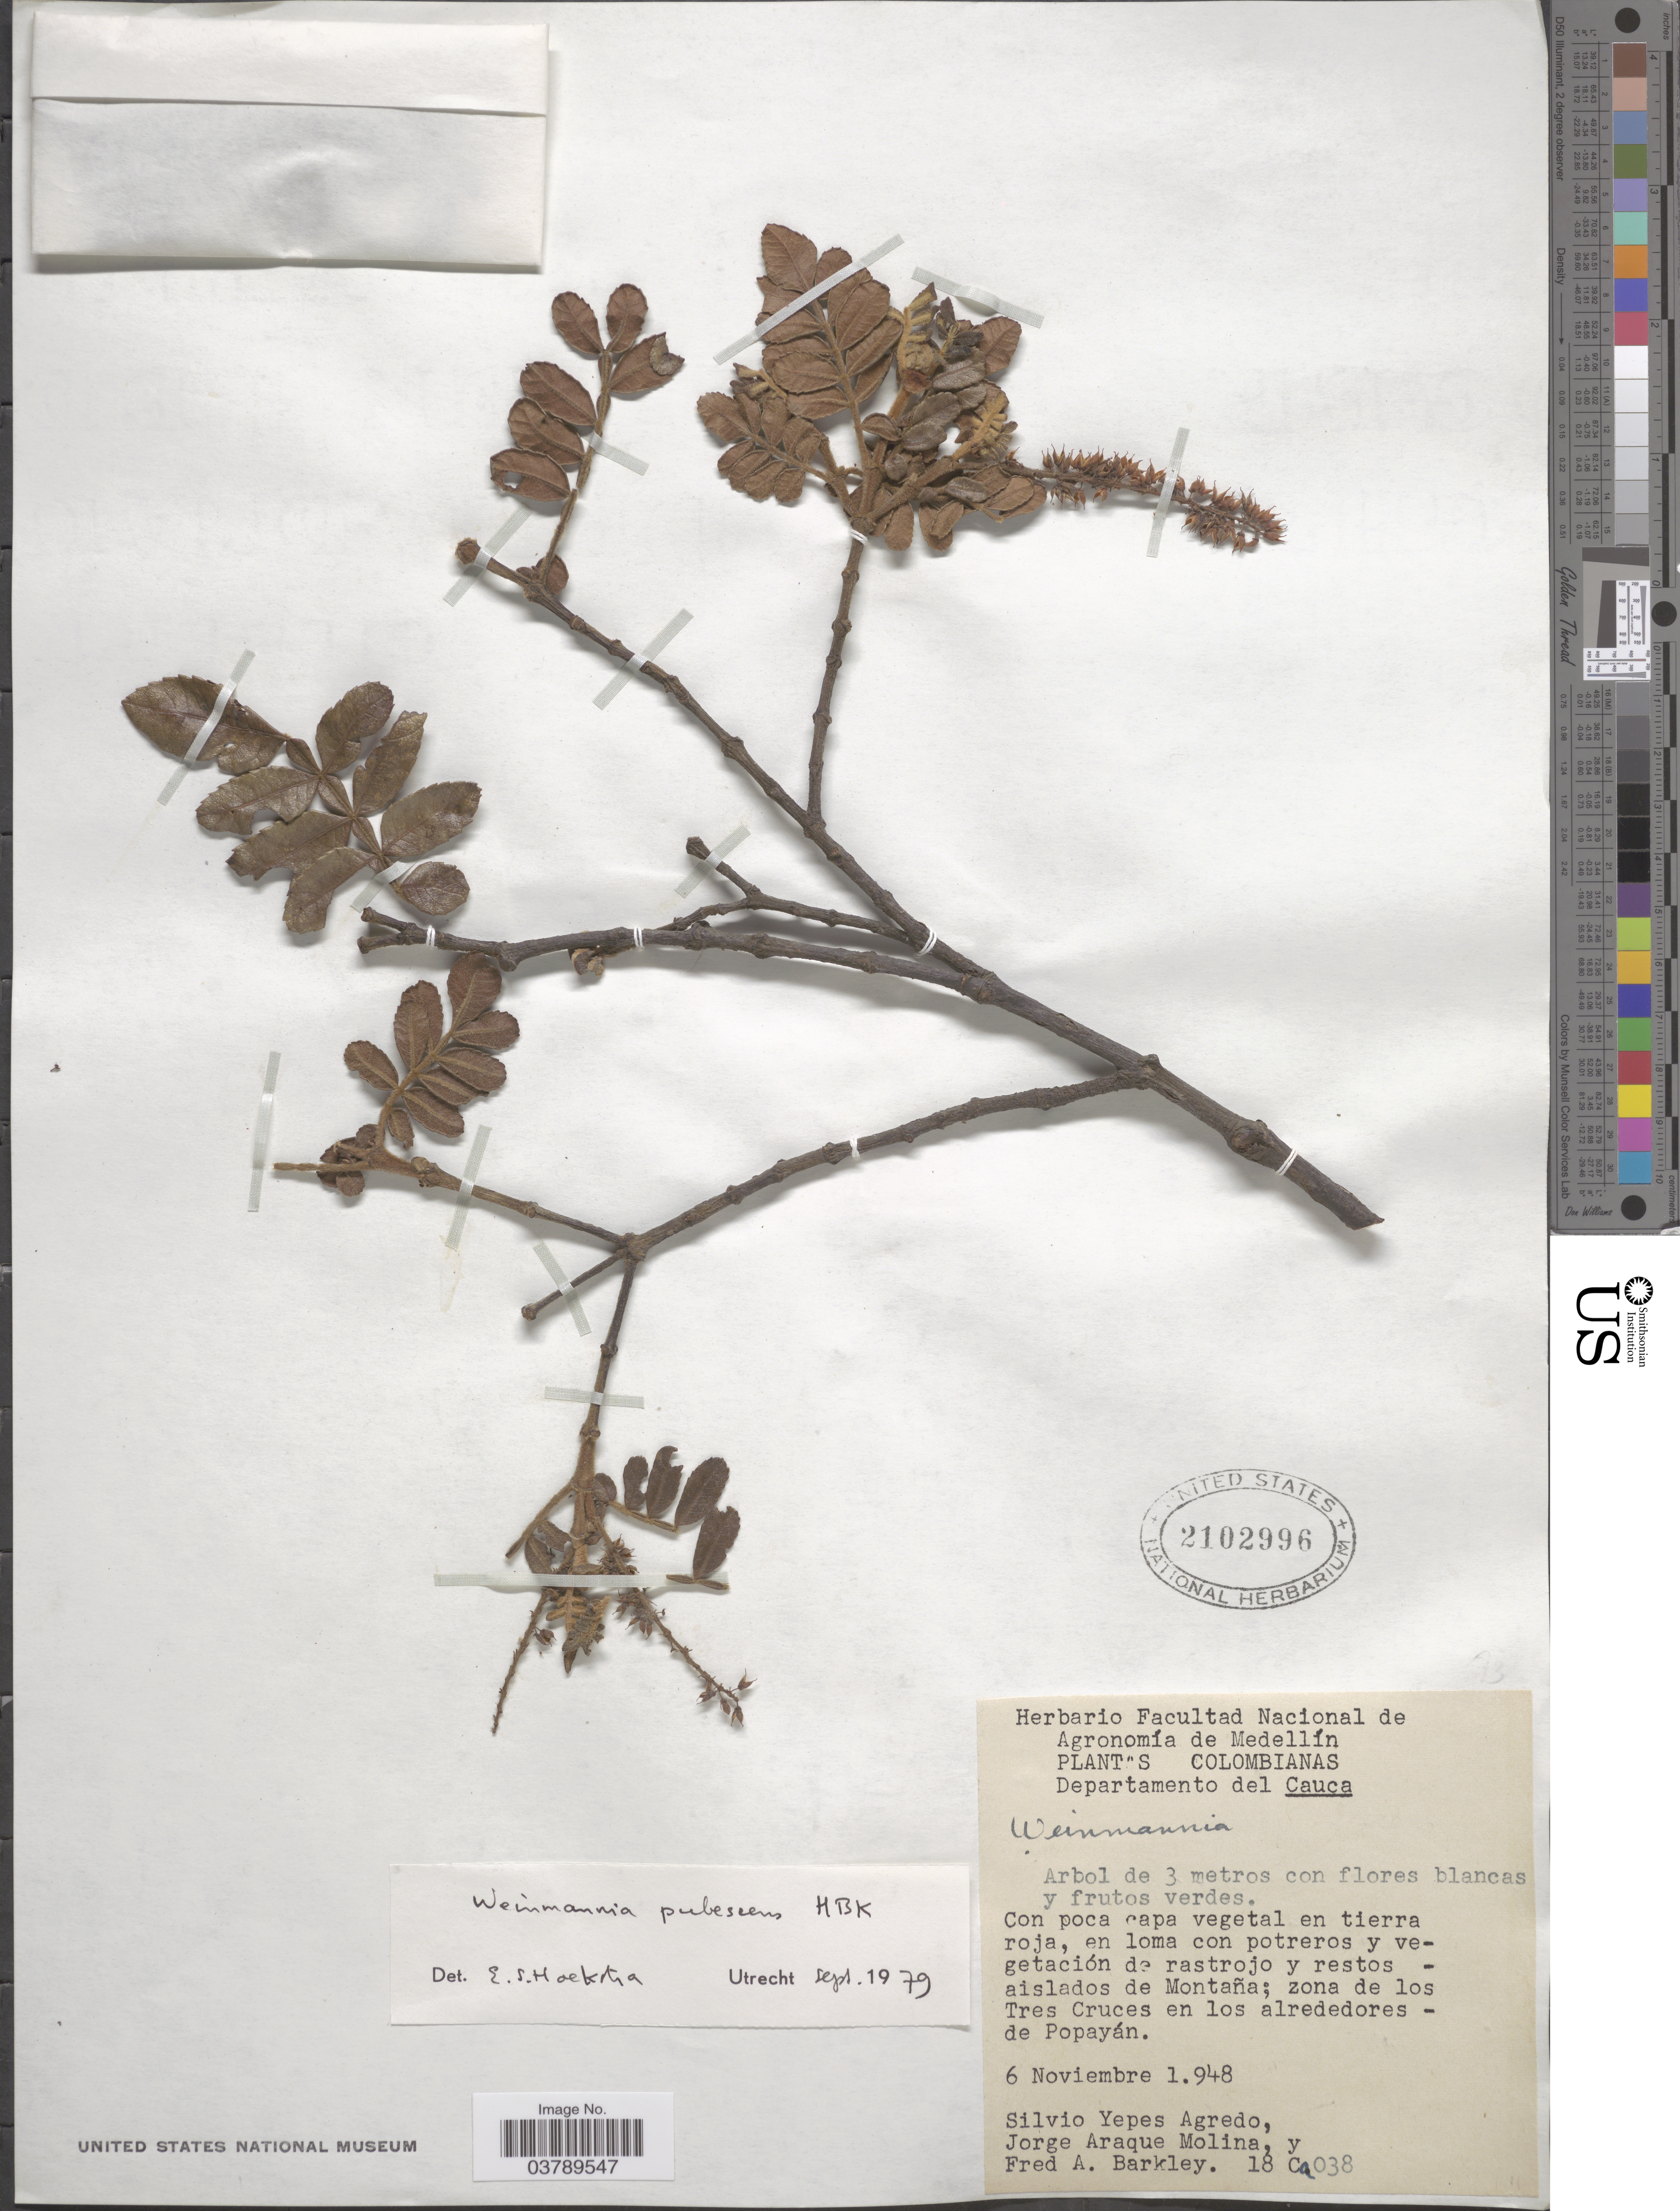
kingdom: Plantae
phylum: Tracheophyta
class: Magnoliopsida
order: Oxalidales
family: Cunoniaceae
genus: Weinmannia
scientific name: Weinmannia pubescens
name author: Kunth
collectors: S. Yepes-Agredo, J. Araque Molina & F. A. Barkley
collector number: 18CA038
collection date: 1948-11-06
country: Colombia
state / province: Cauca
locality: Departamento del Cauca. Zona de los Tres Cruces en los alrededores- de Popayán.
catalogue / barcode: US 2102996